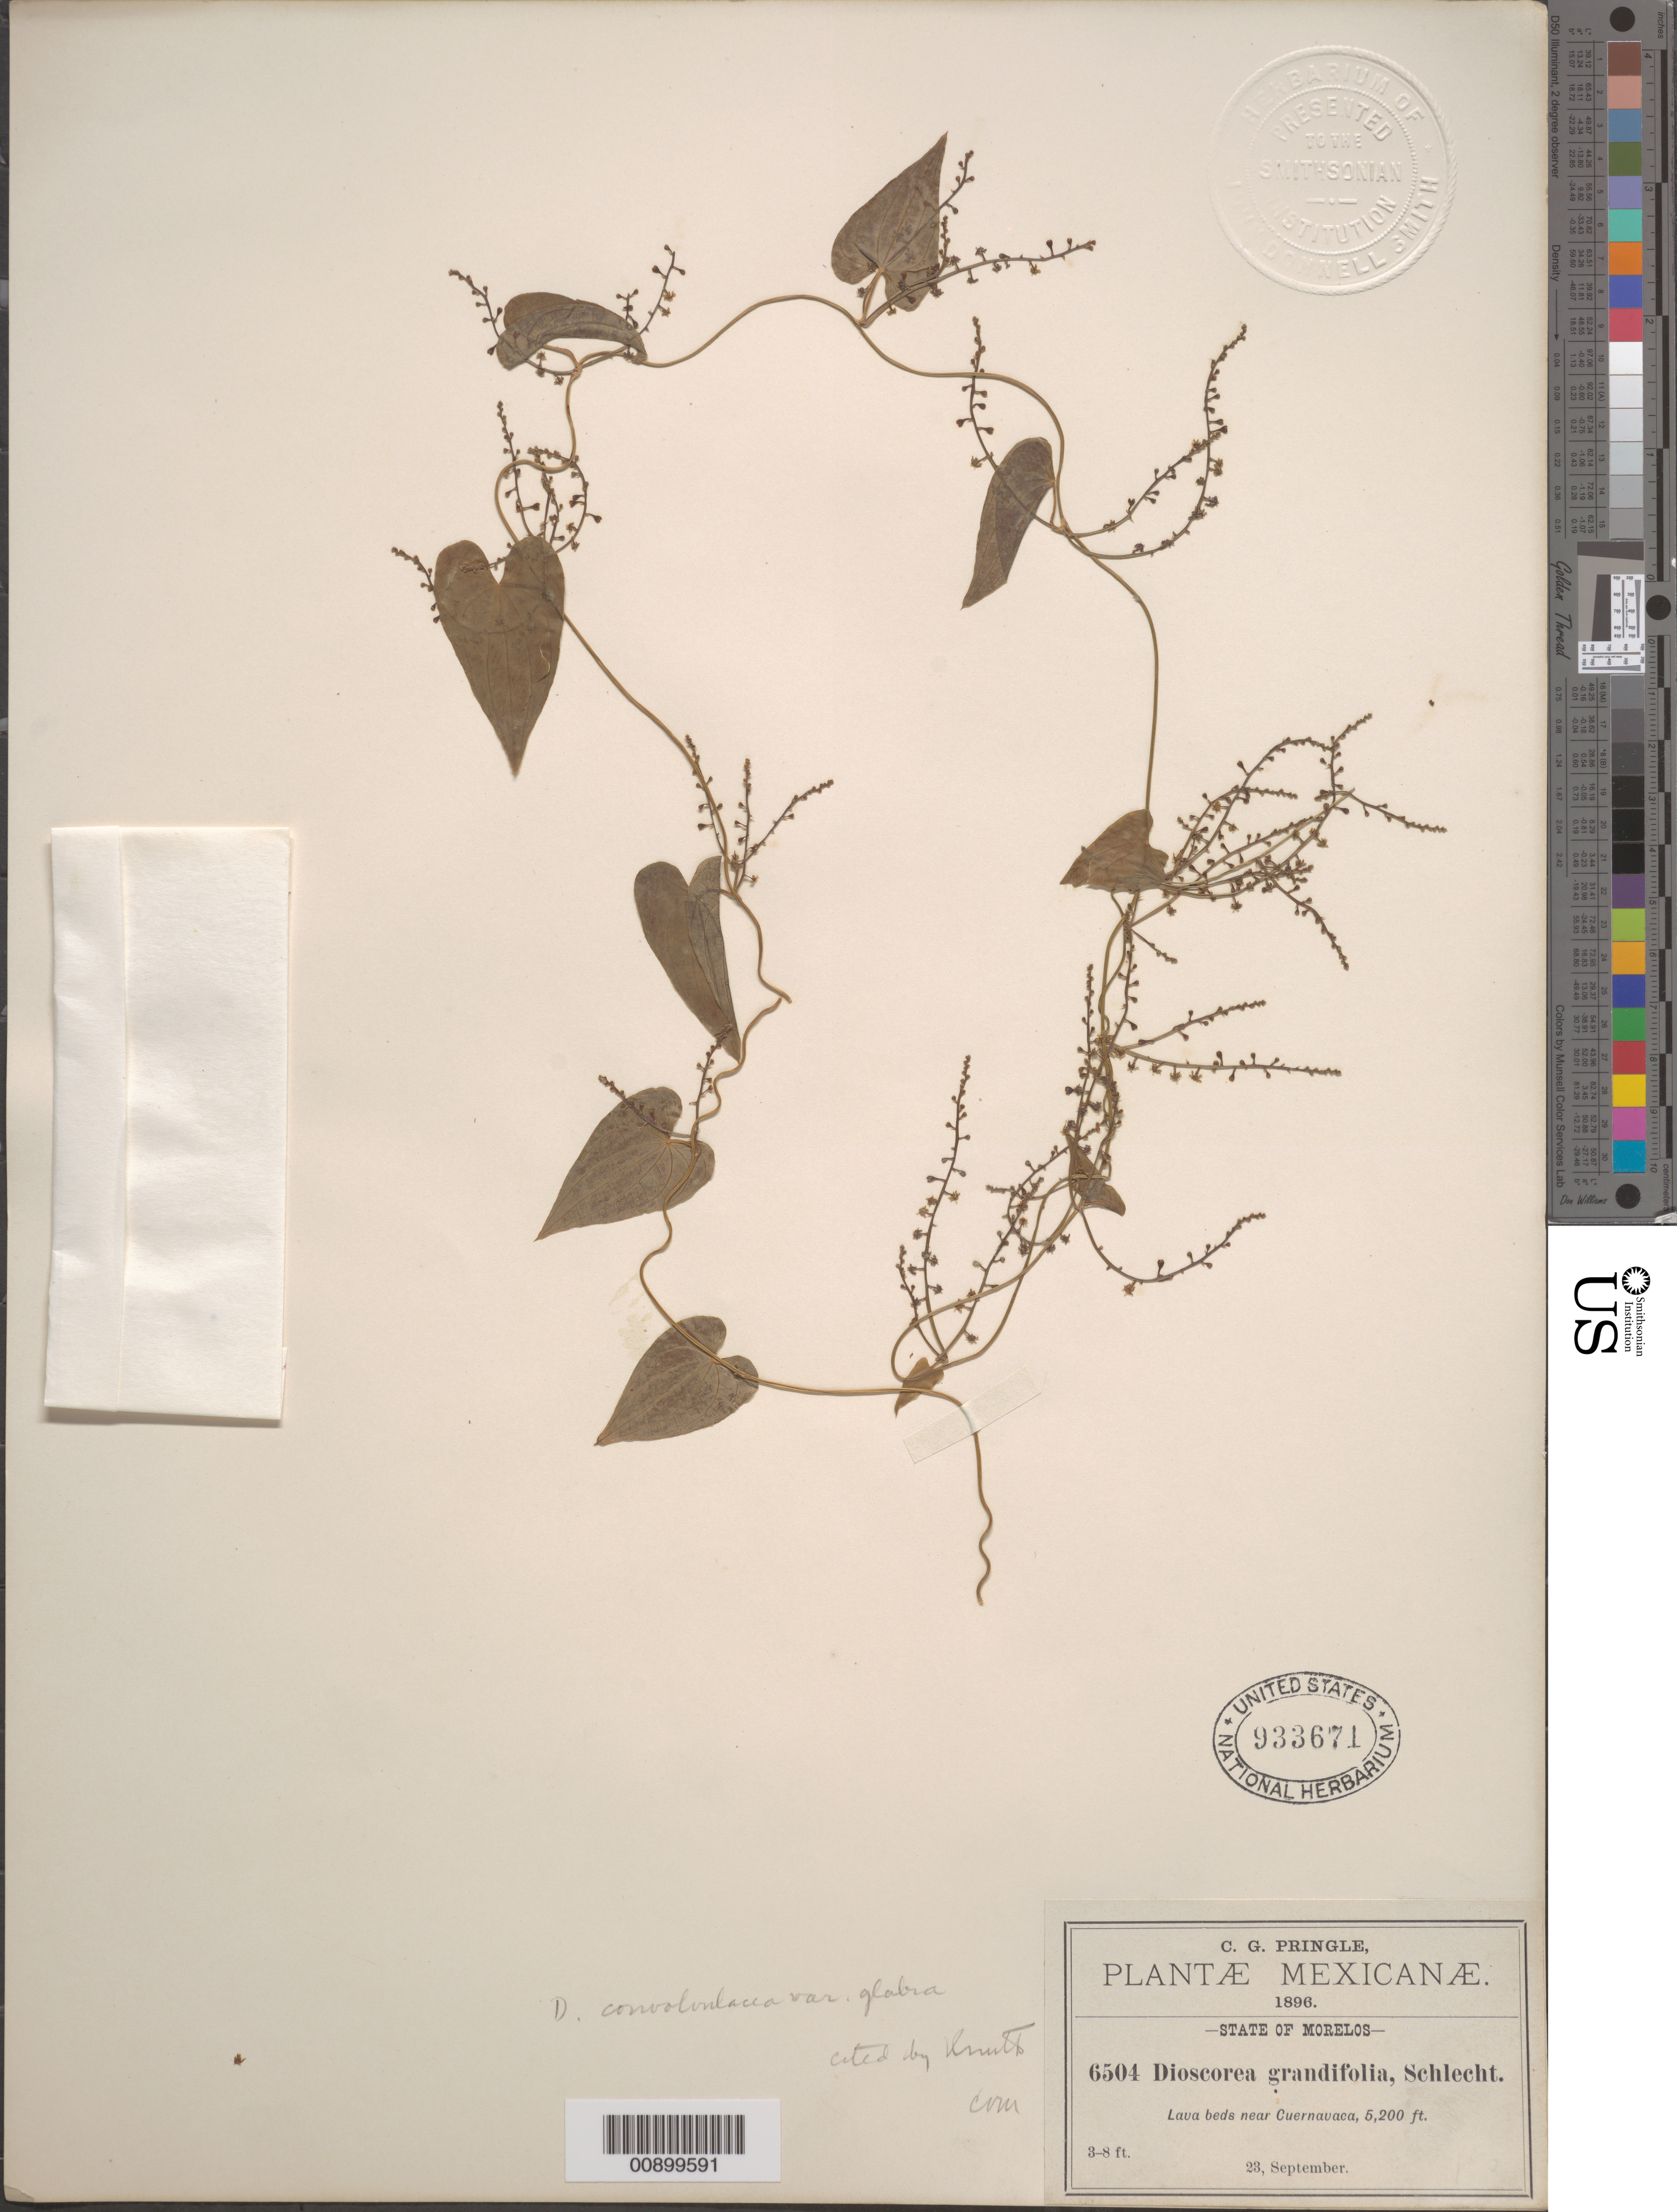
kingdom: Plantae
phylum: Tracheophyta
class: Liliopsida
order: Dioscoreales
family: Dioscoreaceae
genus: Dioscorea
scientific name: Dioscorea convolvulacea var. glabra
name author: (Hemsl.) Uline ex R. Knuth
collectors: C. G. Pringle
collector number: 6504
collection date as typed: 23 Sep 1896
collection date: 1896-09-23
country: Mexico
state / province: Morelos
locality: Near Cuernavaca, Morelos.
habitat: Lava beds.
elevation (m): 1585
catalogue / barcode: US 933671